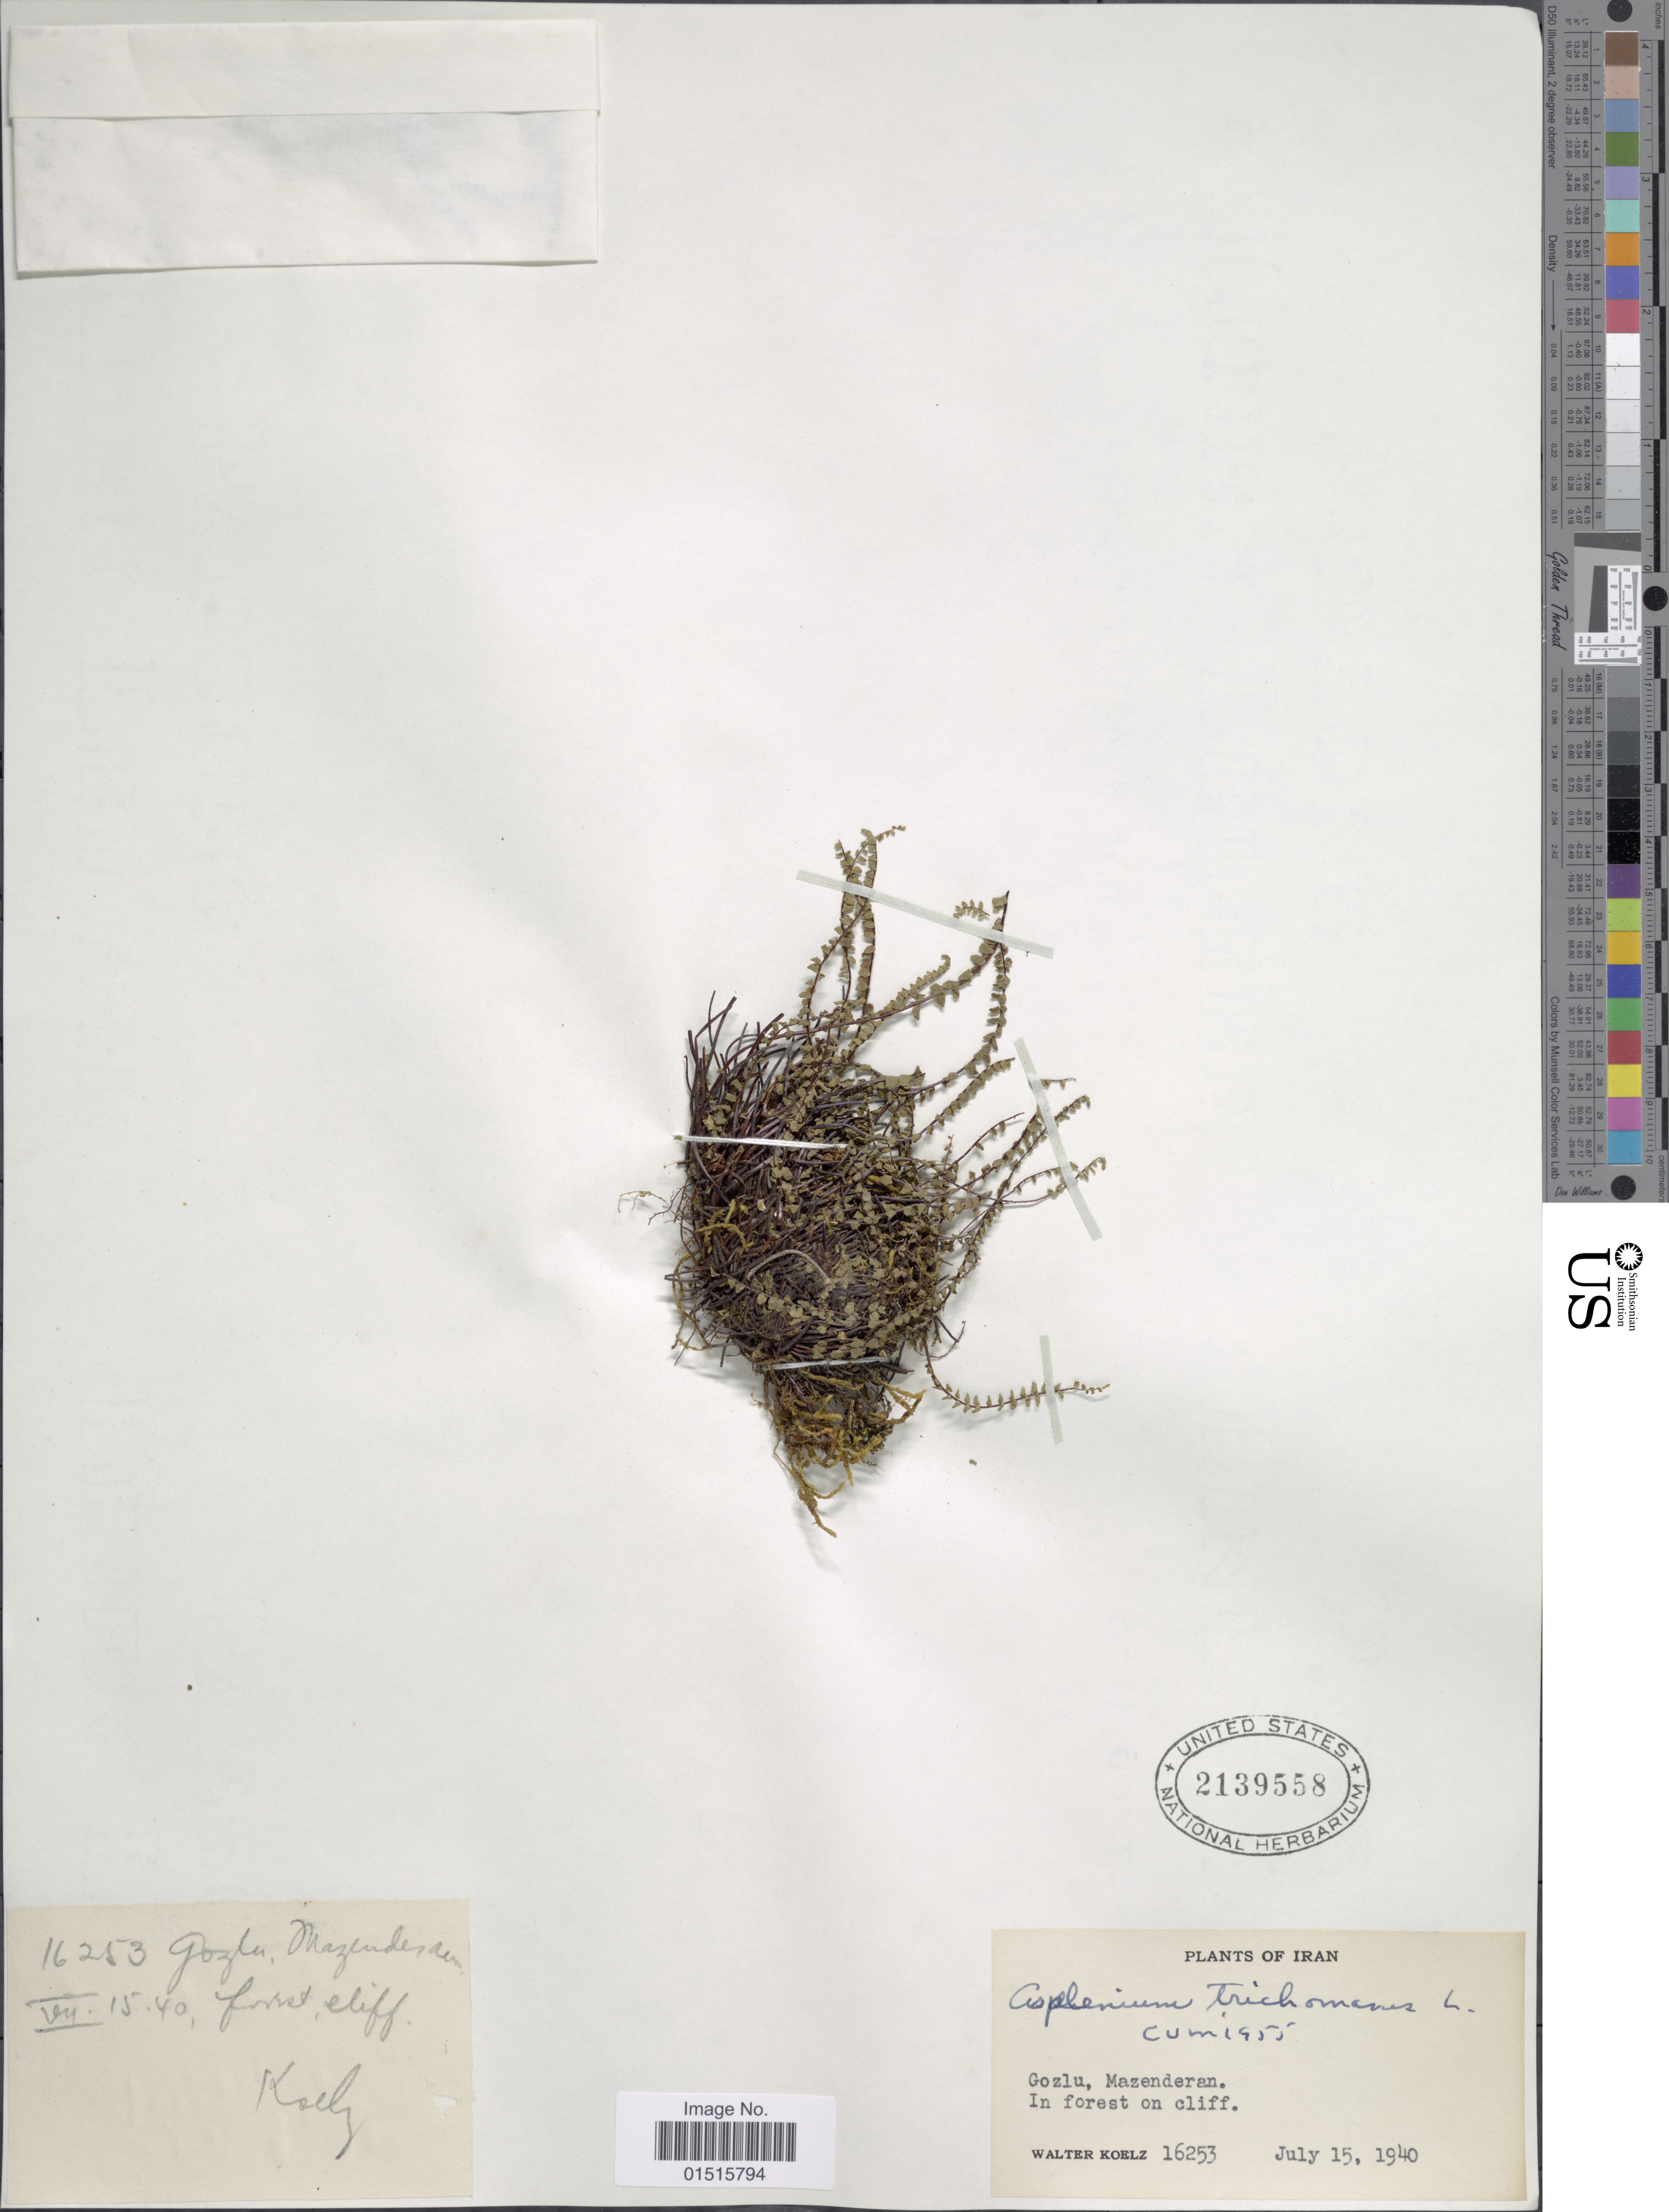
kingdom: Plantae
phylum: Tracheophyta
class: Polypodiopsida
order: Polypodiales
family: Aspleniaceae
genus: Asplenium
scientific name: Asplenium trichomanes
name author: L.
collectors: W. N. Koelz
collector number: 16253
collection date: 1940-07-15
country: Iran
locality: Gozlu, Mazenderan .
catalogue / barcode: US 2139558